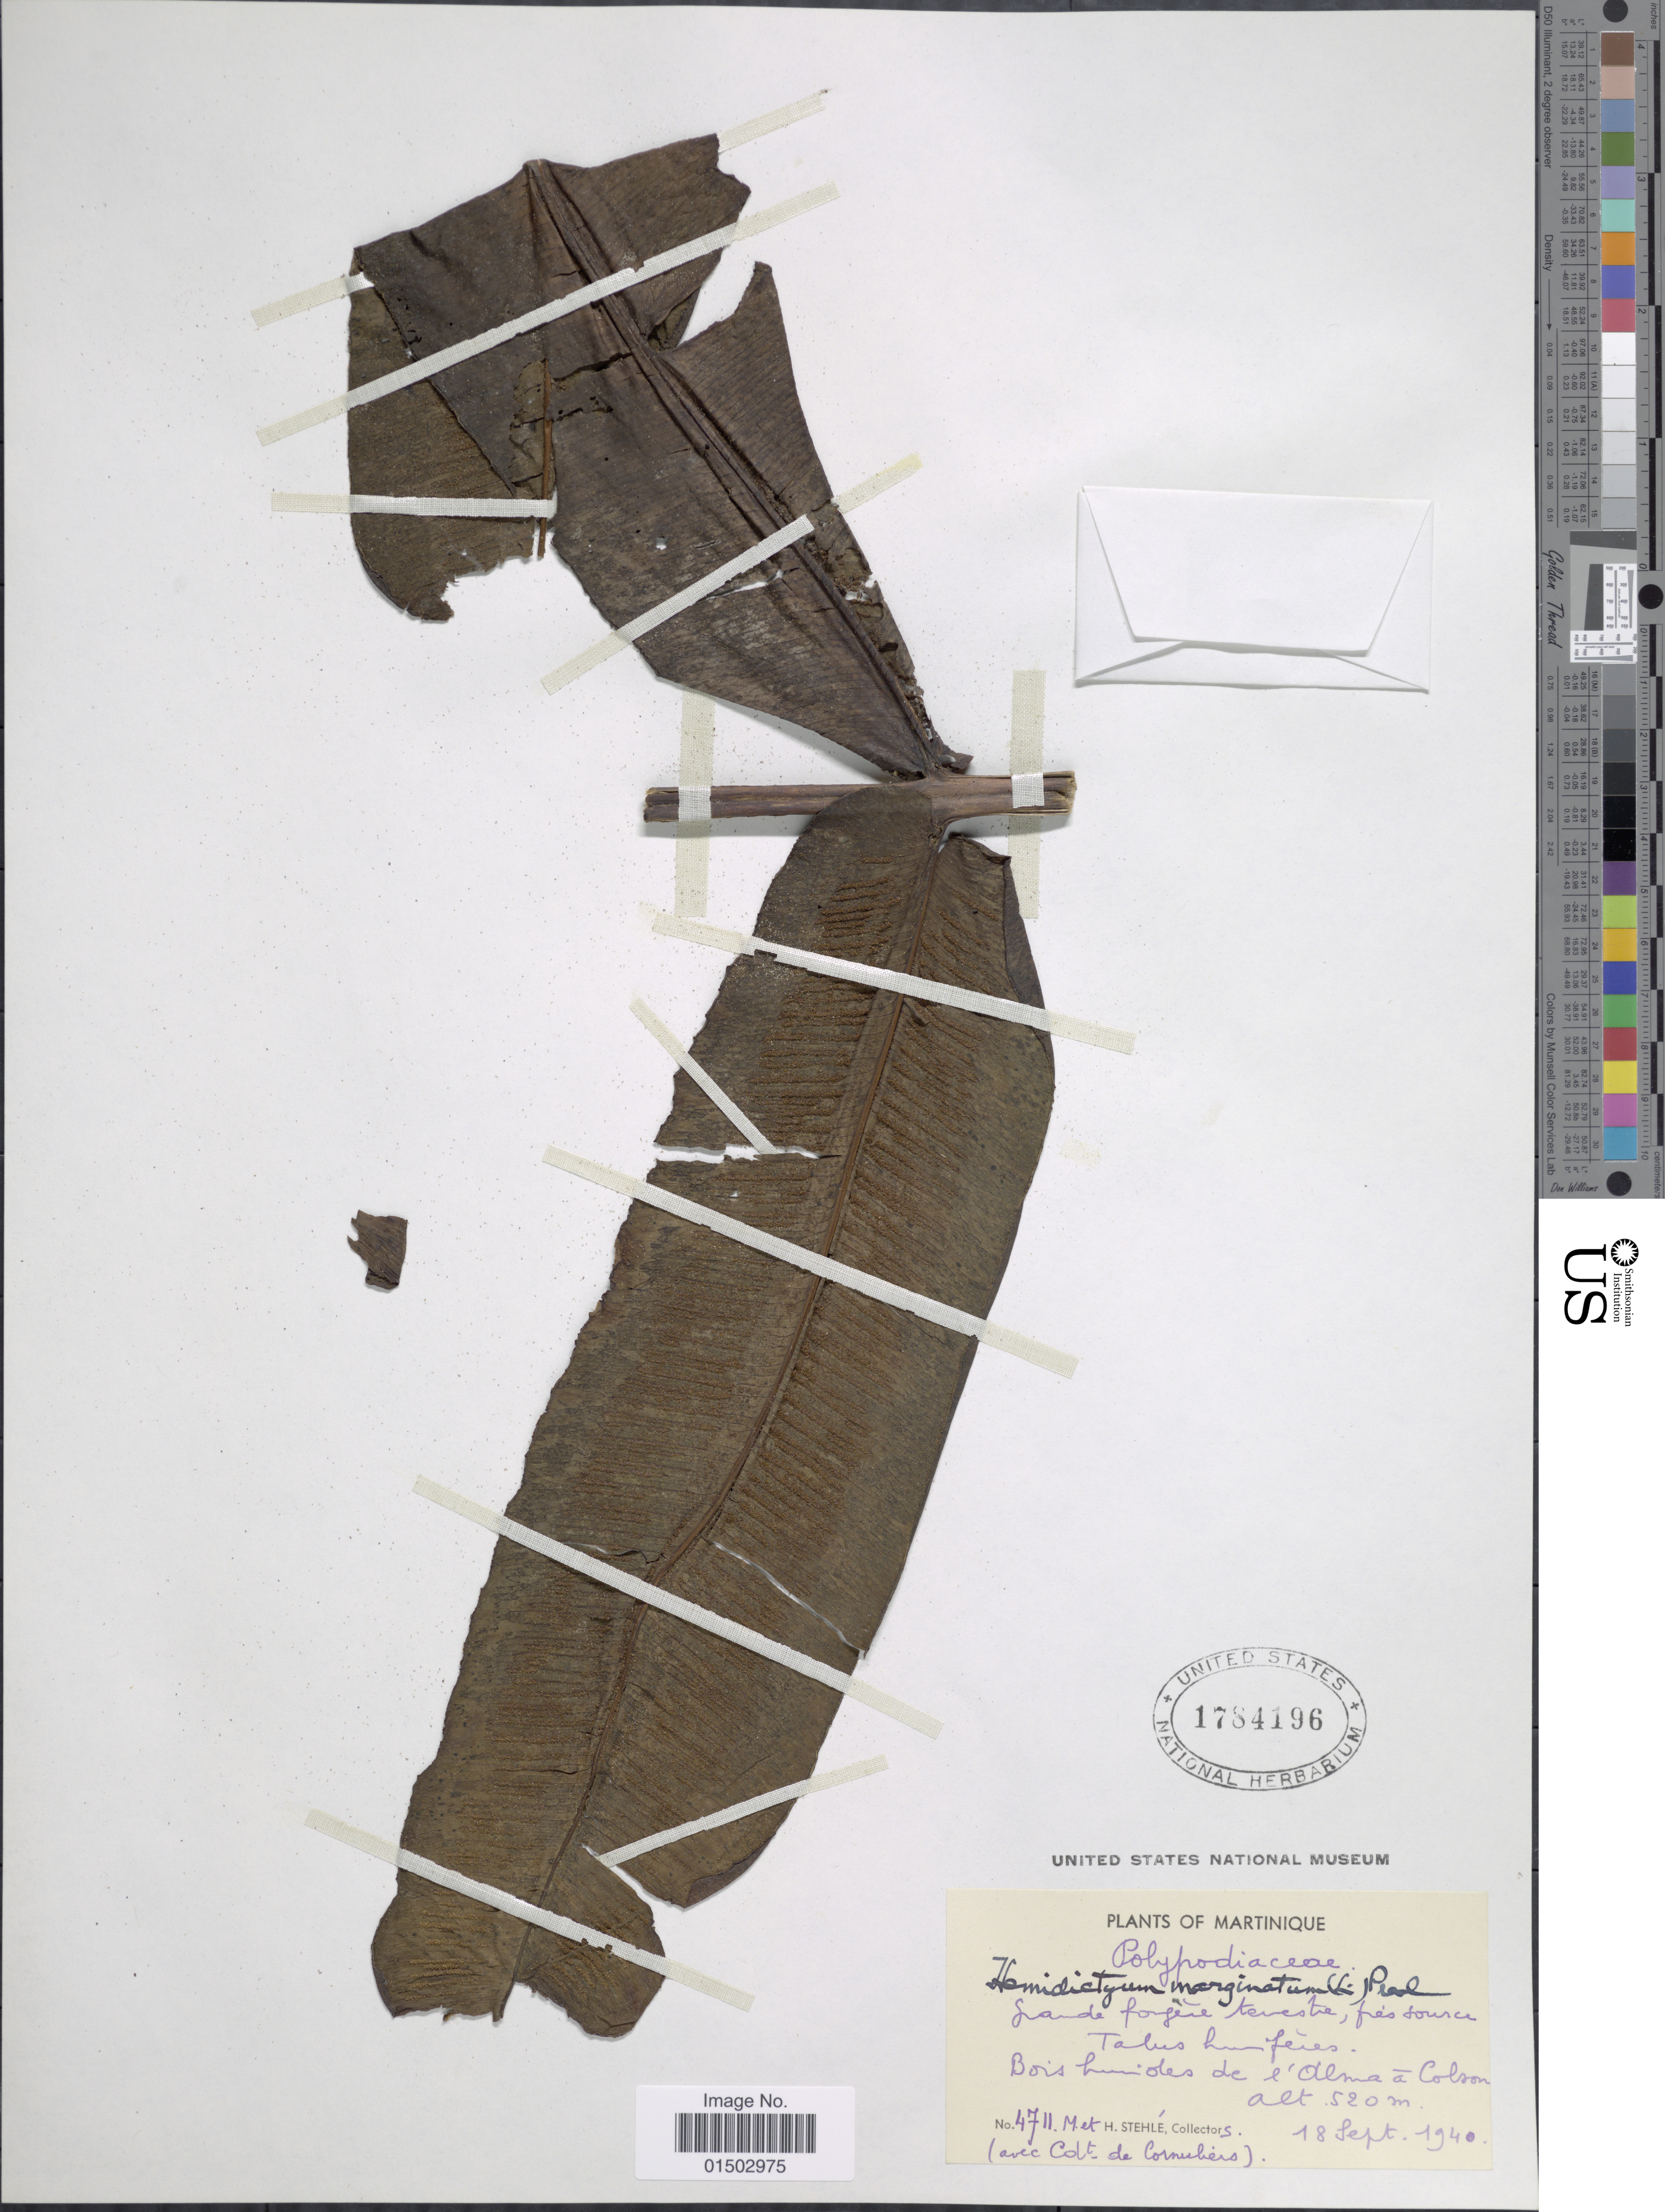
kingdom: Plantae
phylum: Tracheophyta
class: Polypodiopsida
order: Polypodiales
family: Hemidictyaceae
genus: Hemidictyum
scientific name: Hemidictyum marginatum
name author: (L.) C. Presl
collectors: M. Stehlé & H. Stehlé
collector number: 4711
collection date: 1940-09-18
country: Martinique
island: Martinique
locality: Bois humides de l'Alma a Colson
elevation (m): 520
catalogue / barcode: US 1784196